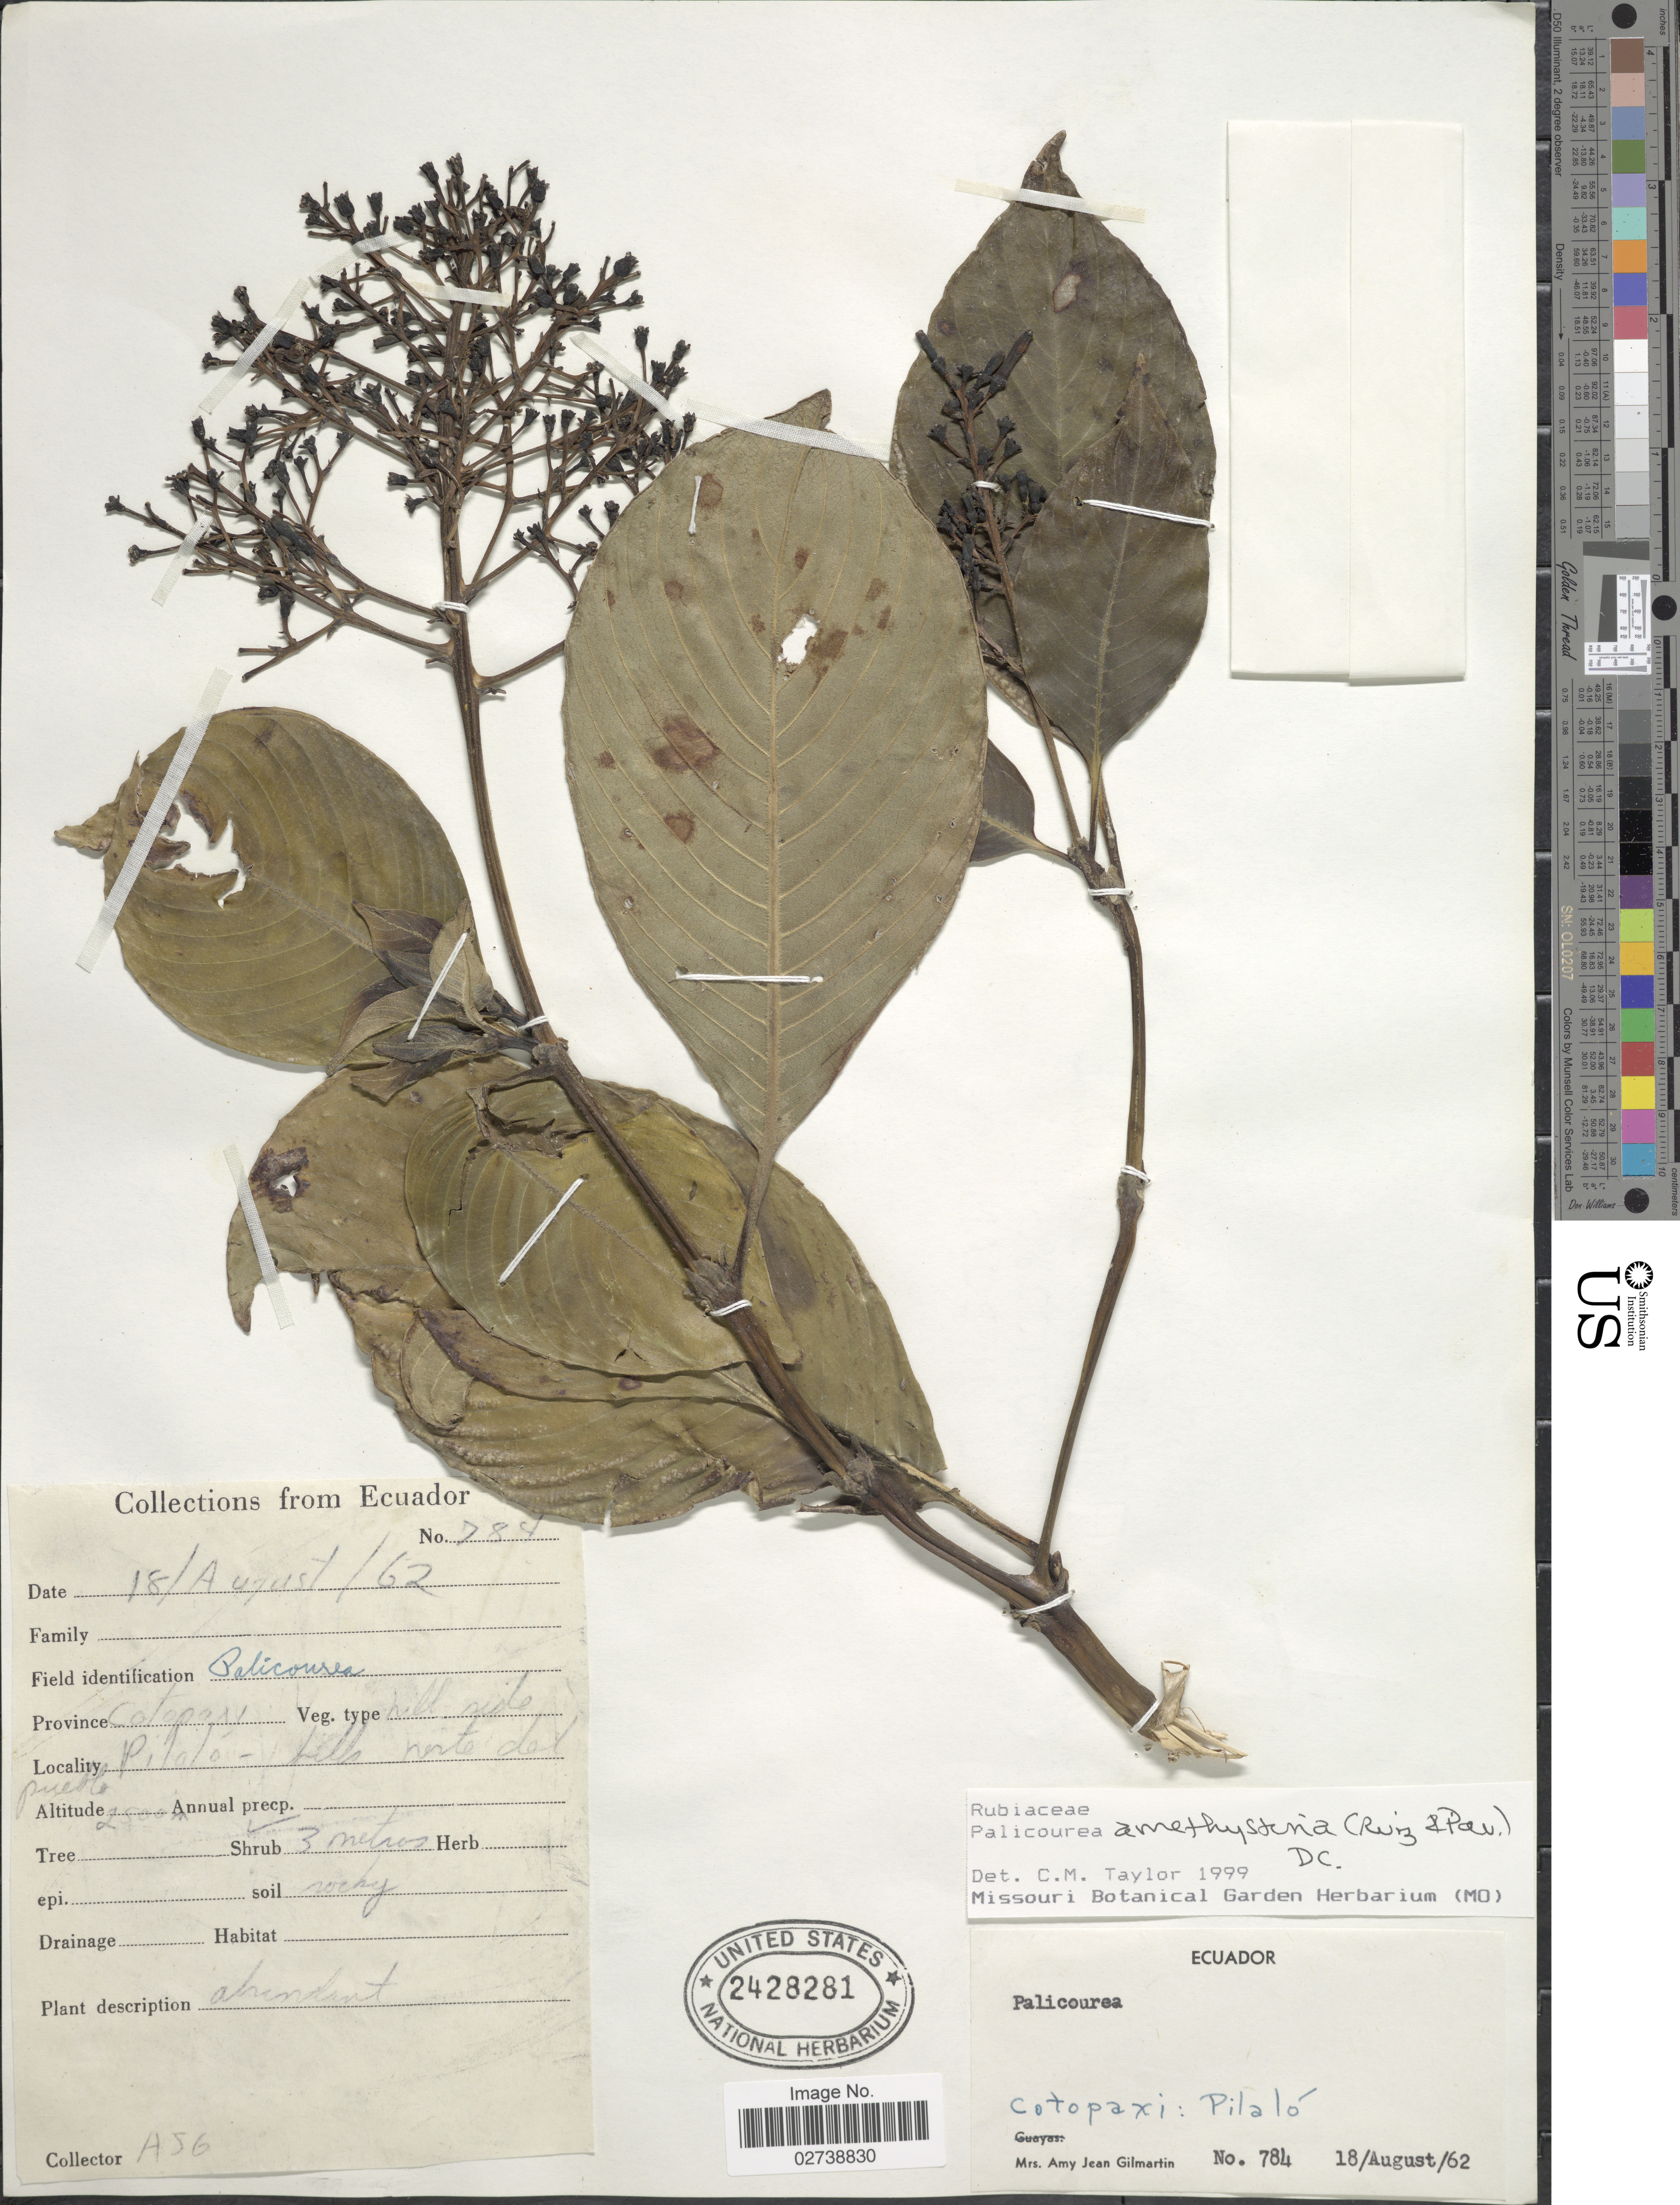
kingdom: Plantae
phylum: Tracheophyta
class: Magnoliopsida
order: Gentianales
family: Rubiaceae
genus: Palicourea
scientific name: Palicourea amethystina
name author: (Ruiz & Pav.) DC.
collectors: A. J. Gilmartin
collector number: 784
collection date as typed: Transcribed d/m/y: 18/8/62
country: Ecuador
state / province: Cotopaxi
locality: Pilaló - hills norte del pueblo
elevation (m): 2500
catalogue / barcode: US 2428281